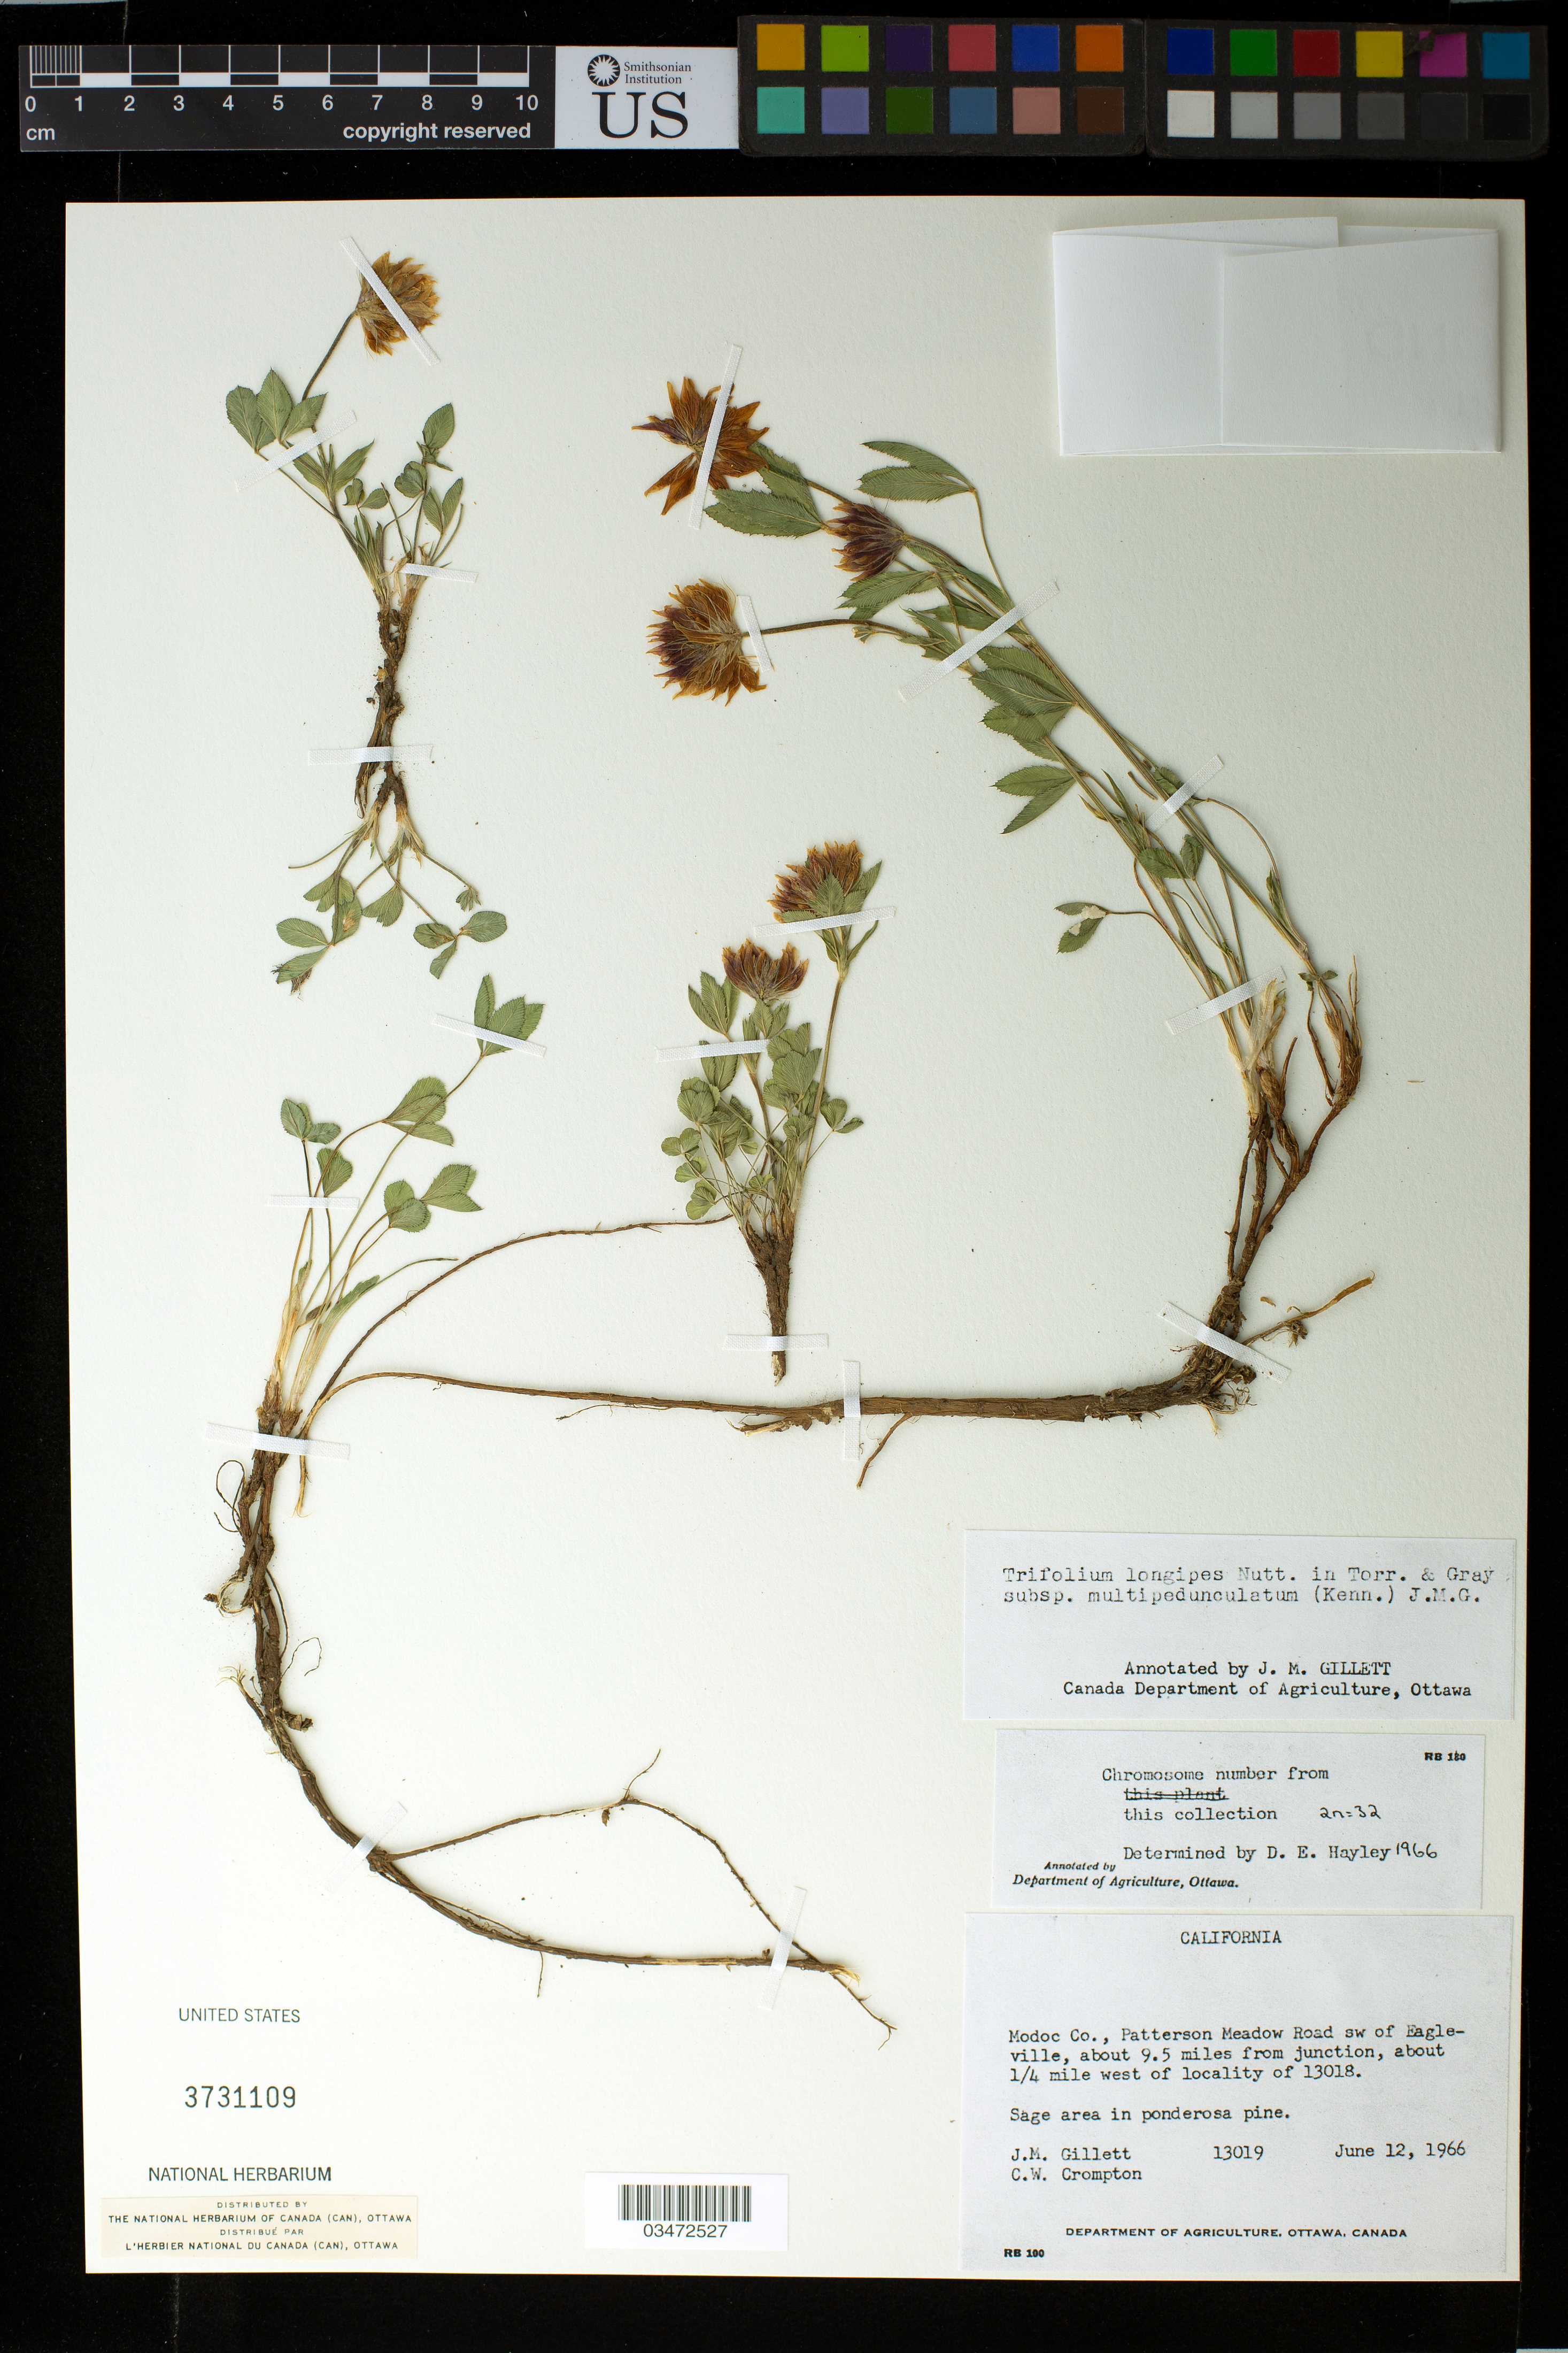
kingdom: Plantae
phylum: Tracheophyta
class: Magnoliopsida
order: Fabales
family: Fabaceae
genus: Trifolium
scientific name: Trifolium longipes subsp. multipedunculatum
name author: (P.B. Kenn.) J.M. Gillett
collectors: J. Gillett & C. W. Crompton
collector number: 13019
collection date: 1966-06-12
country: United States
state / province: California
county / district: Modoc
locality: Modoc Co., Patterson Meadow Road sw of Eagleville, 9.5 miles from junction, 1/4 mile west of locality of 13018.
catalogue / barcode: US 3731109